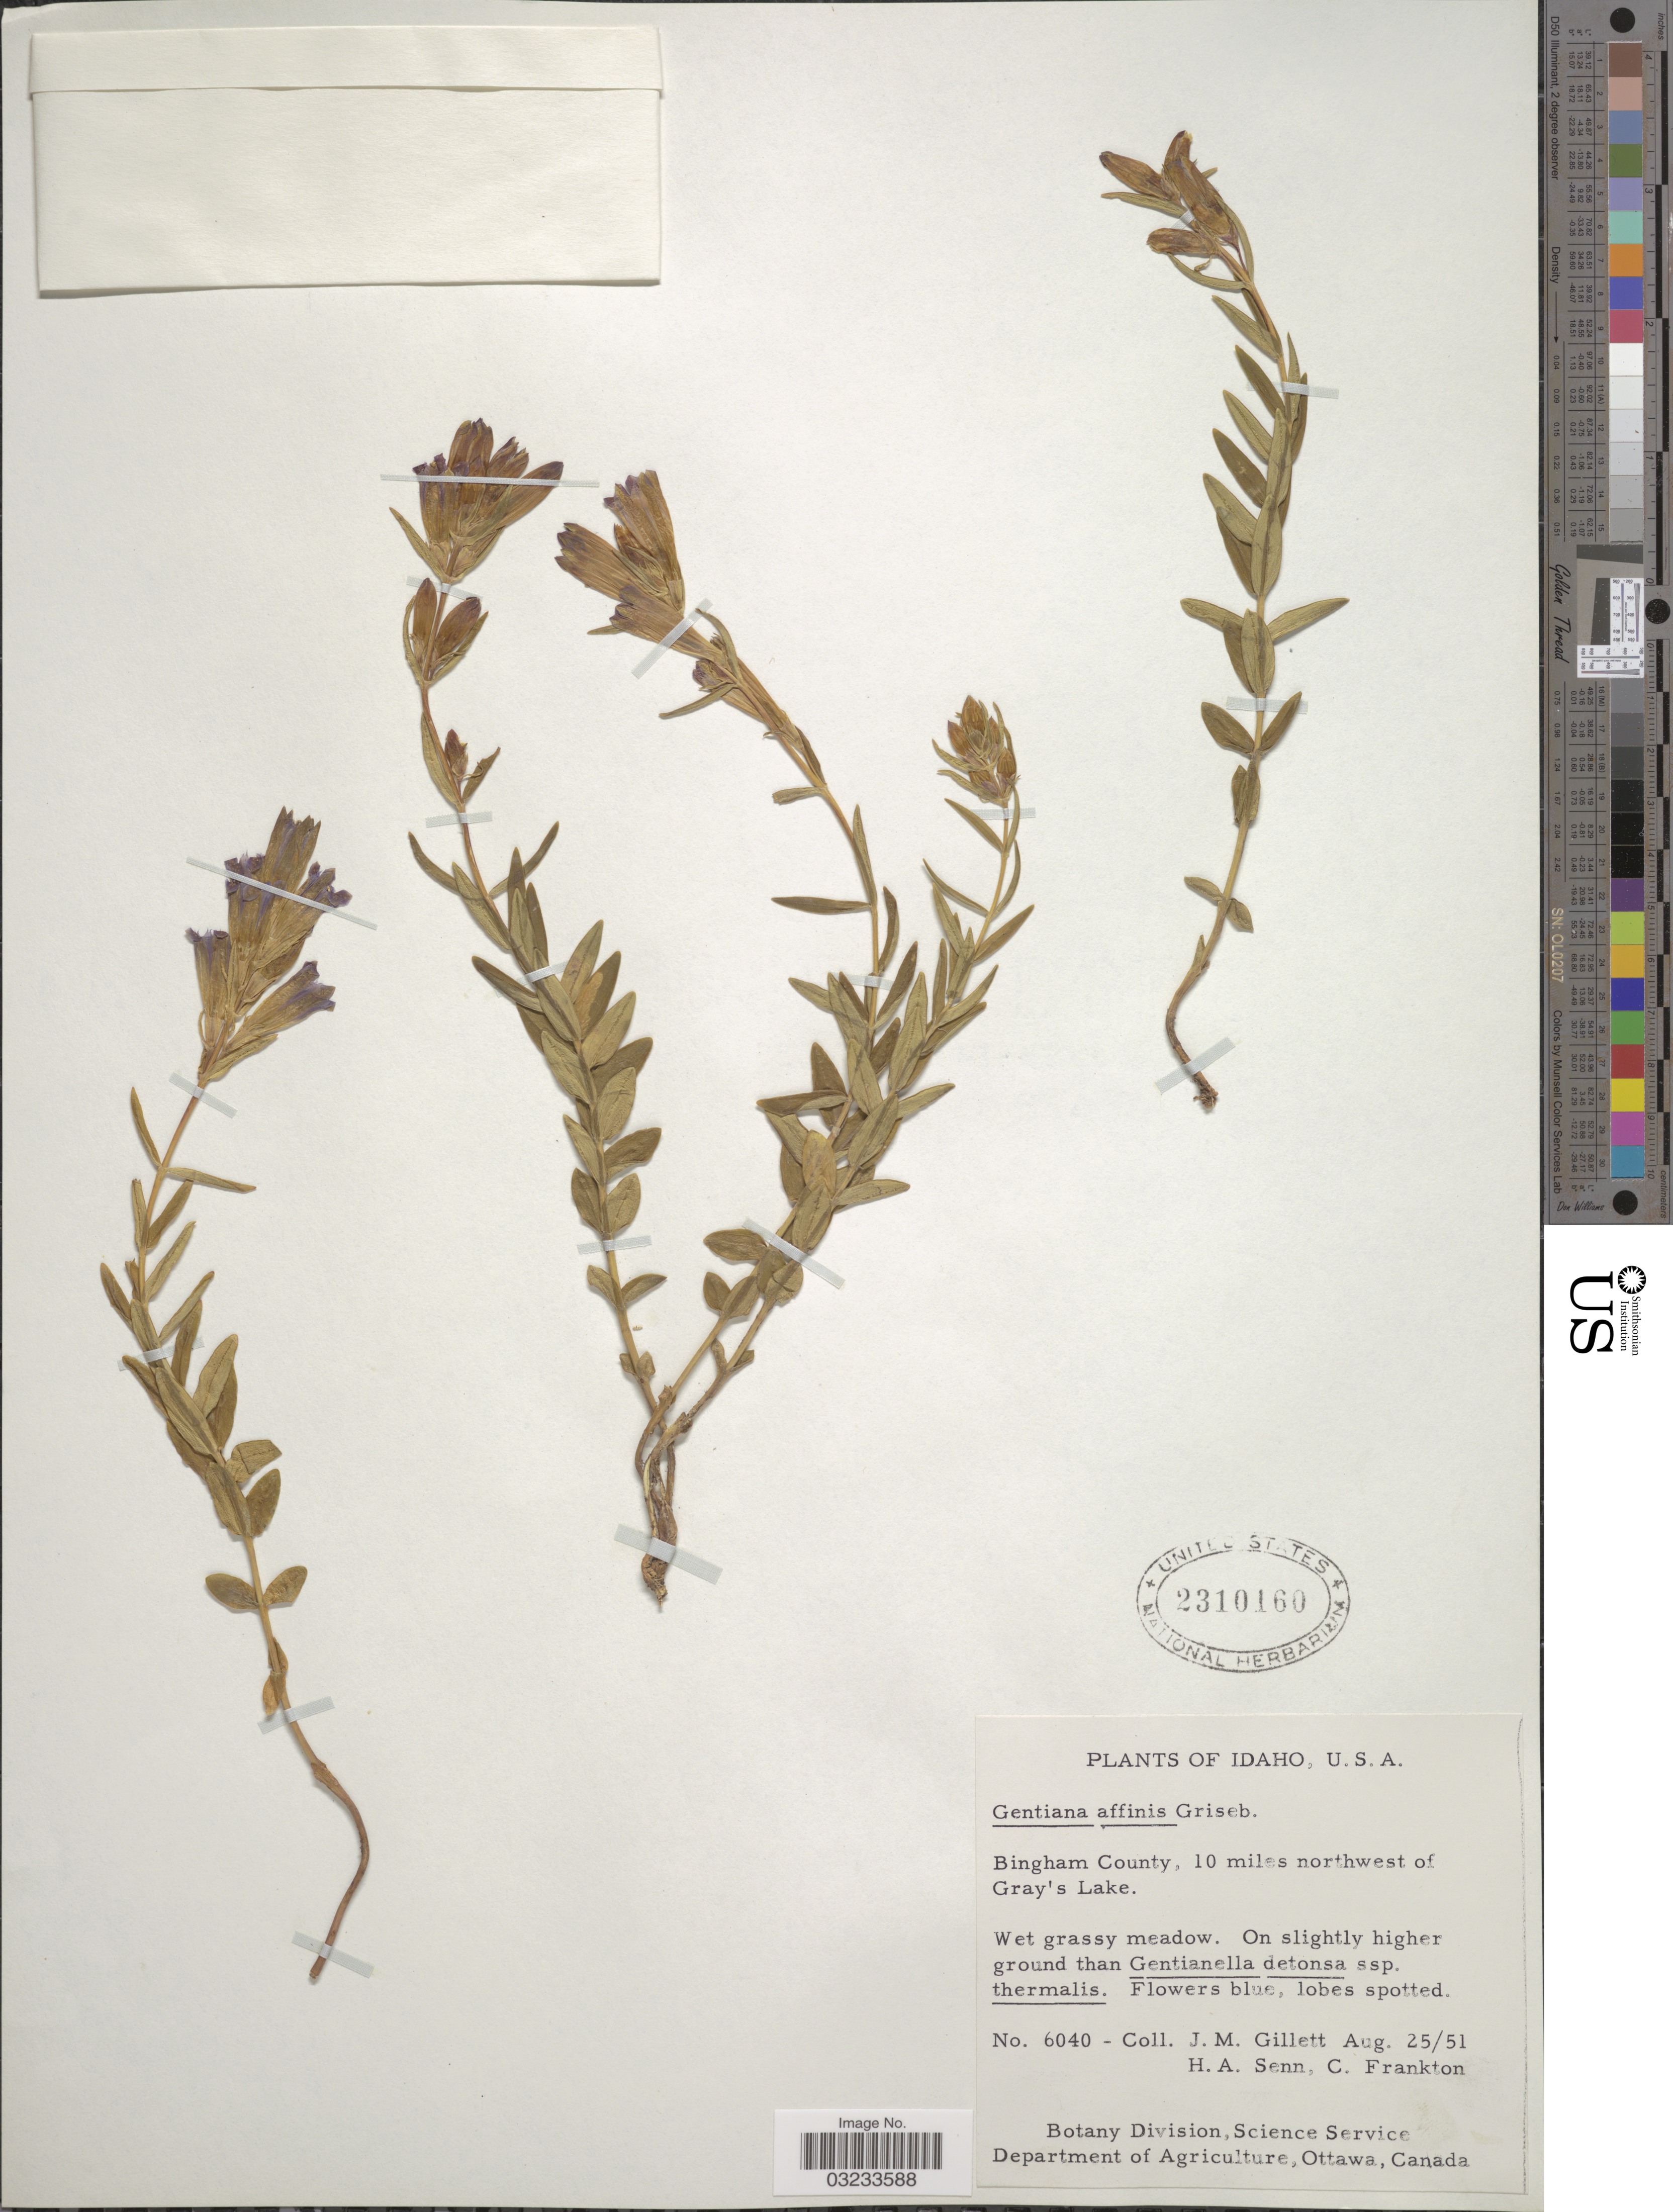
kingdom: Plantae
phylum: Tracheophyta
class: Magnoliopsida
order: Gentianales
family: Gentianaceae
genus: Gentiana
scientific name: Gentiana affinis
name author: Griseb.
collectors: J. M. Gillett, H. Senn & C. Frankton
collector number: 6040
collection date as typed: Transcribed d/m/y: 25/8/51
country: United States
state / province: Idaho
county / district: Bingham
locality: Bingham County, 10 miles northwest of Gray's Lake.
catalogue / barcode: US 2310160